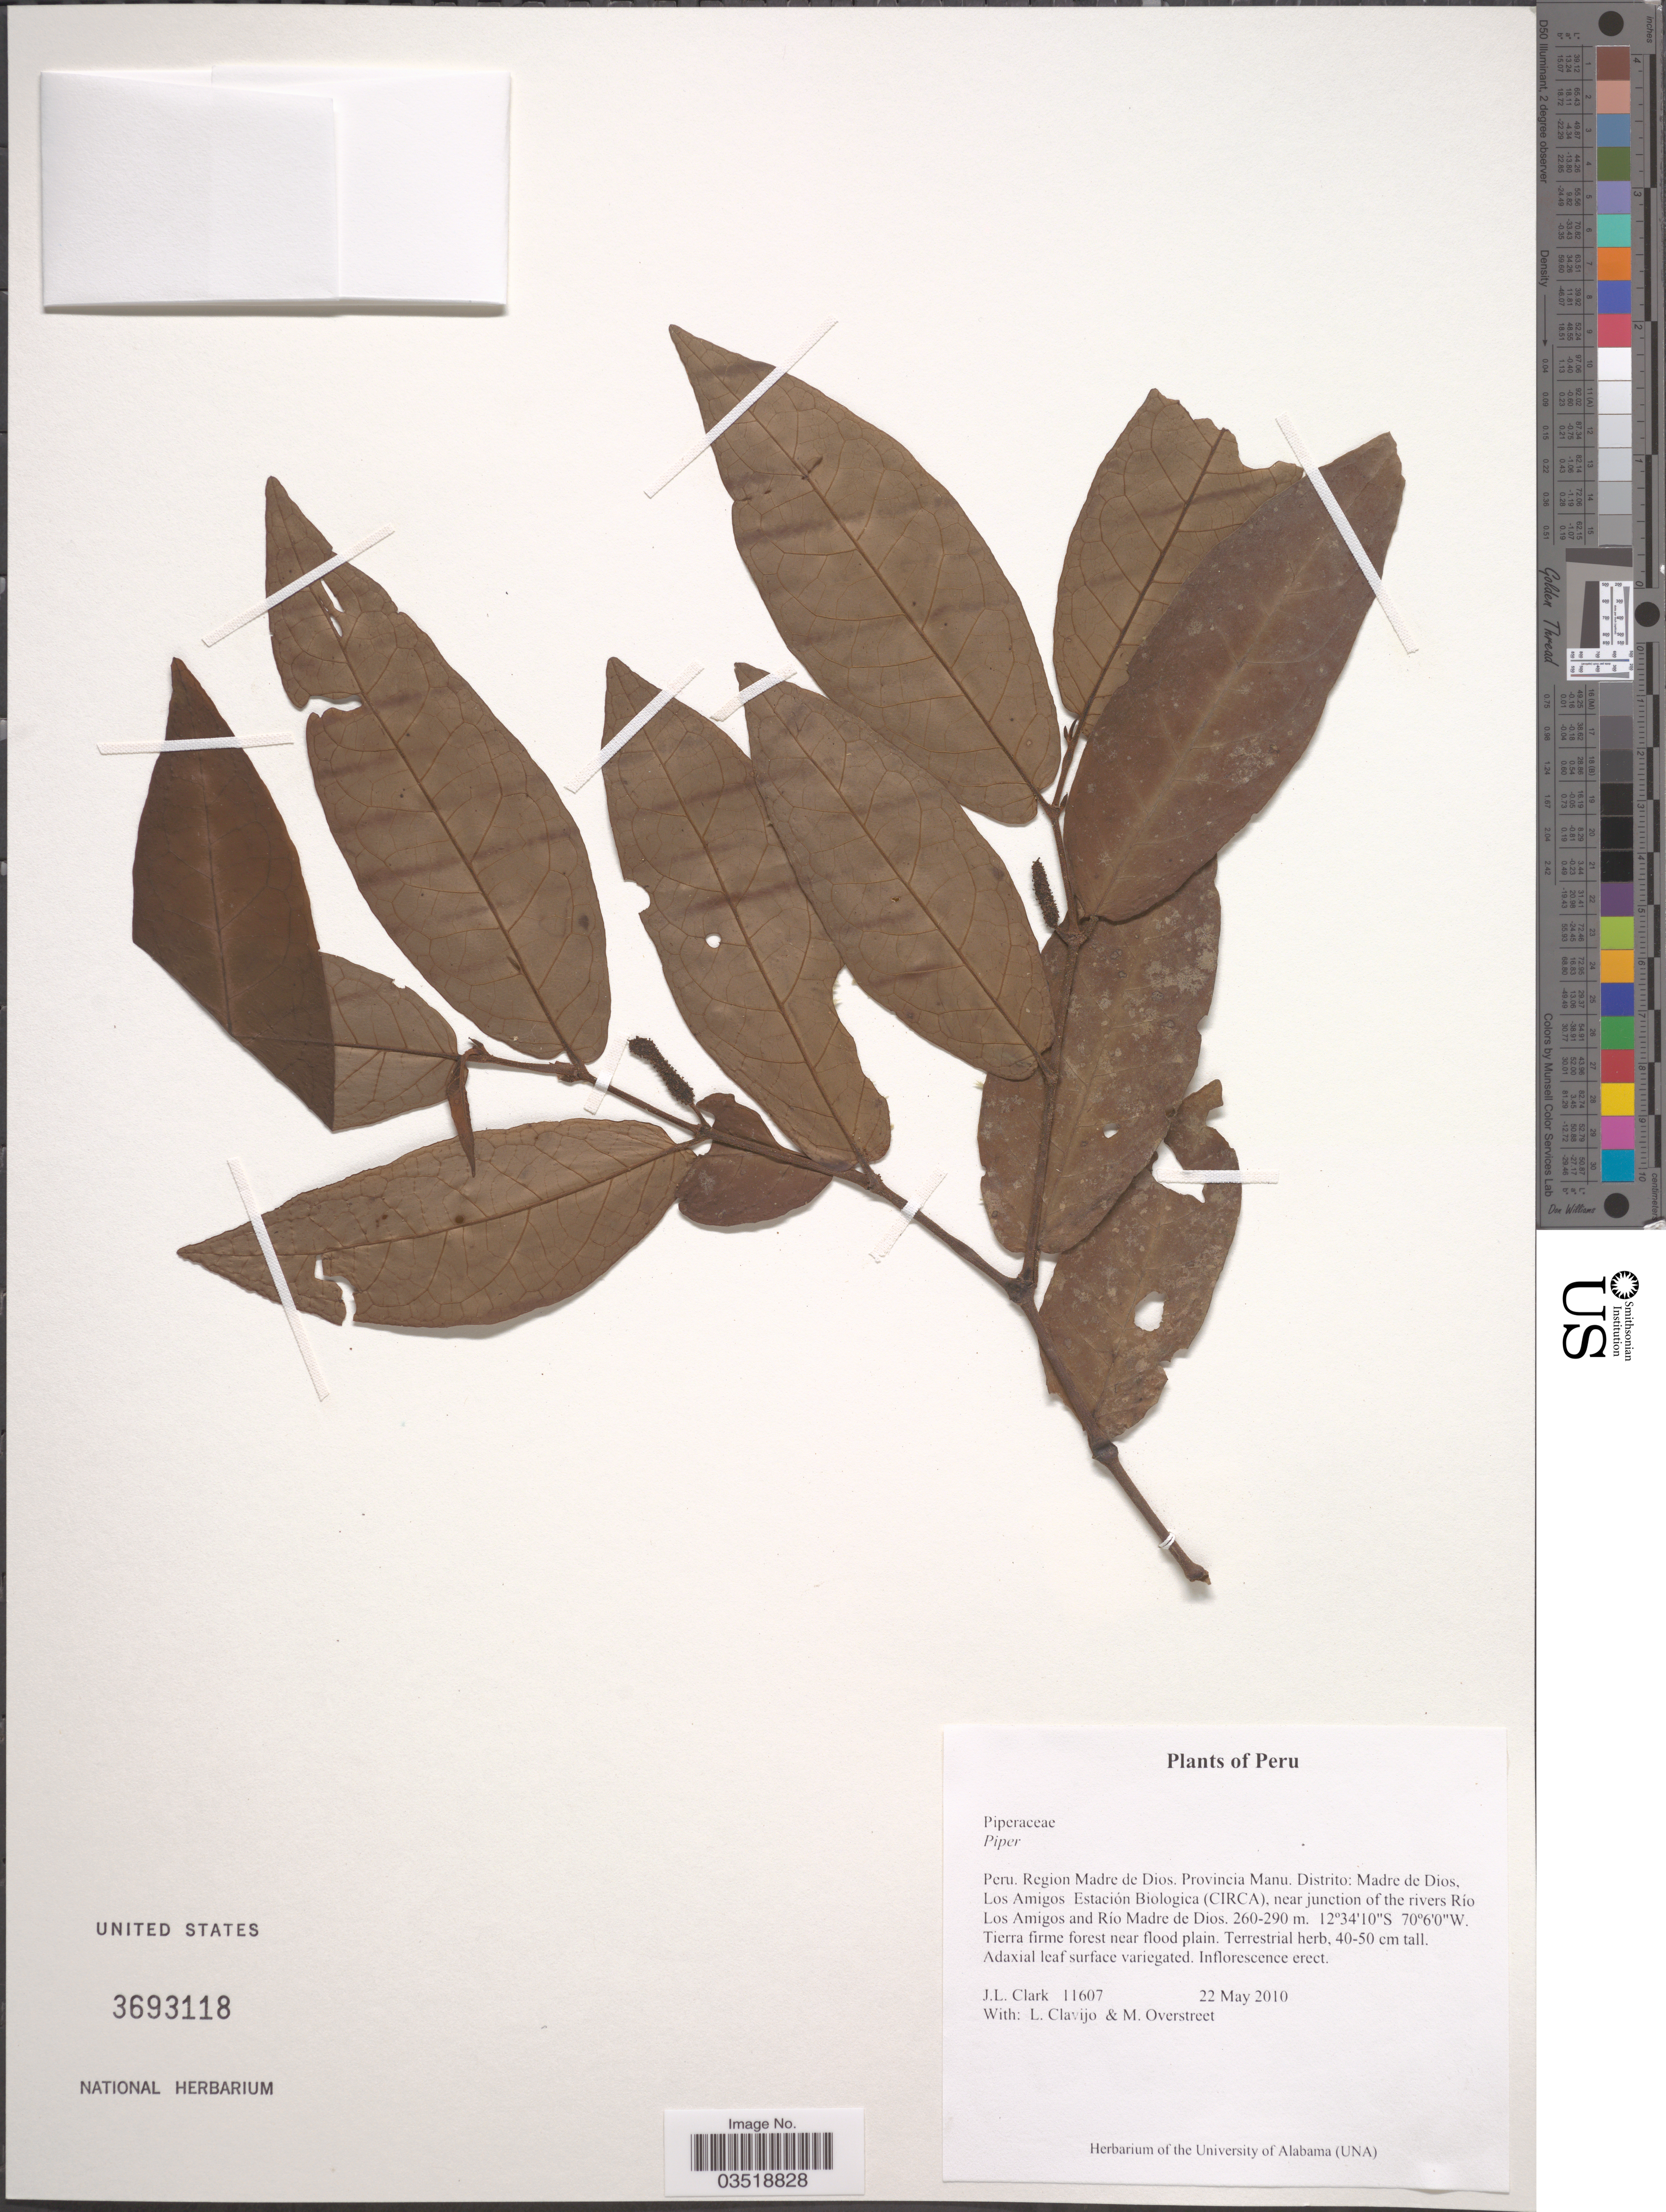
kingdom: Plantae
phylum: Tracheophyta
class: Magnoliopsida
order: Piperales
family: Piperaceae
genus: Piper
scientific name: Piper consanguineum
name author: Kunth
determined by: Jaramillo, M. Alejandra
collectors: J. L. Clark, L. Clavijo & M. Overstreet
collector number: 11607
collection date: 2010-05-22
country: Peru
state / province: Madre de Dios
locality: Region Madre de Dios. Provincia Manu. Distrito: Madre de Dios, Los Amigos Estación Biologica (CIRCA), near junction of the rivers Río Los Amigos and Río Madre de Dios.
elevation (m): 260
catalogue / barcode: US 3693118